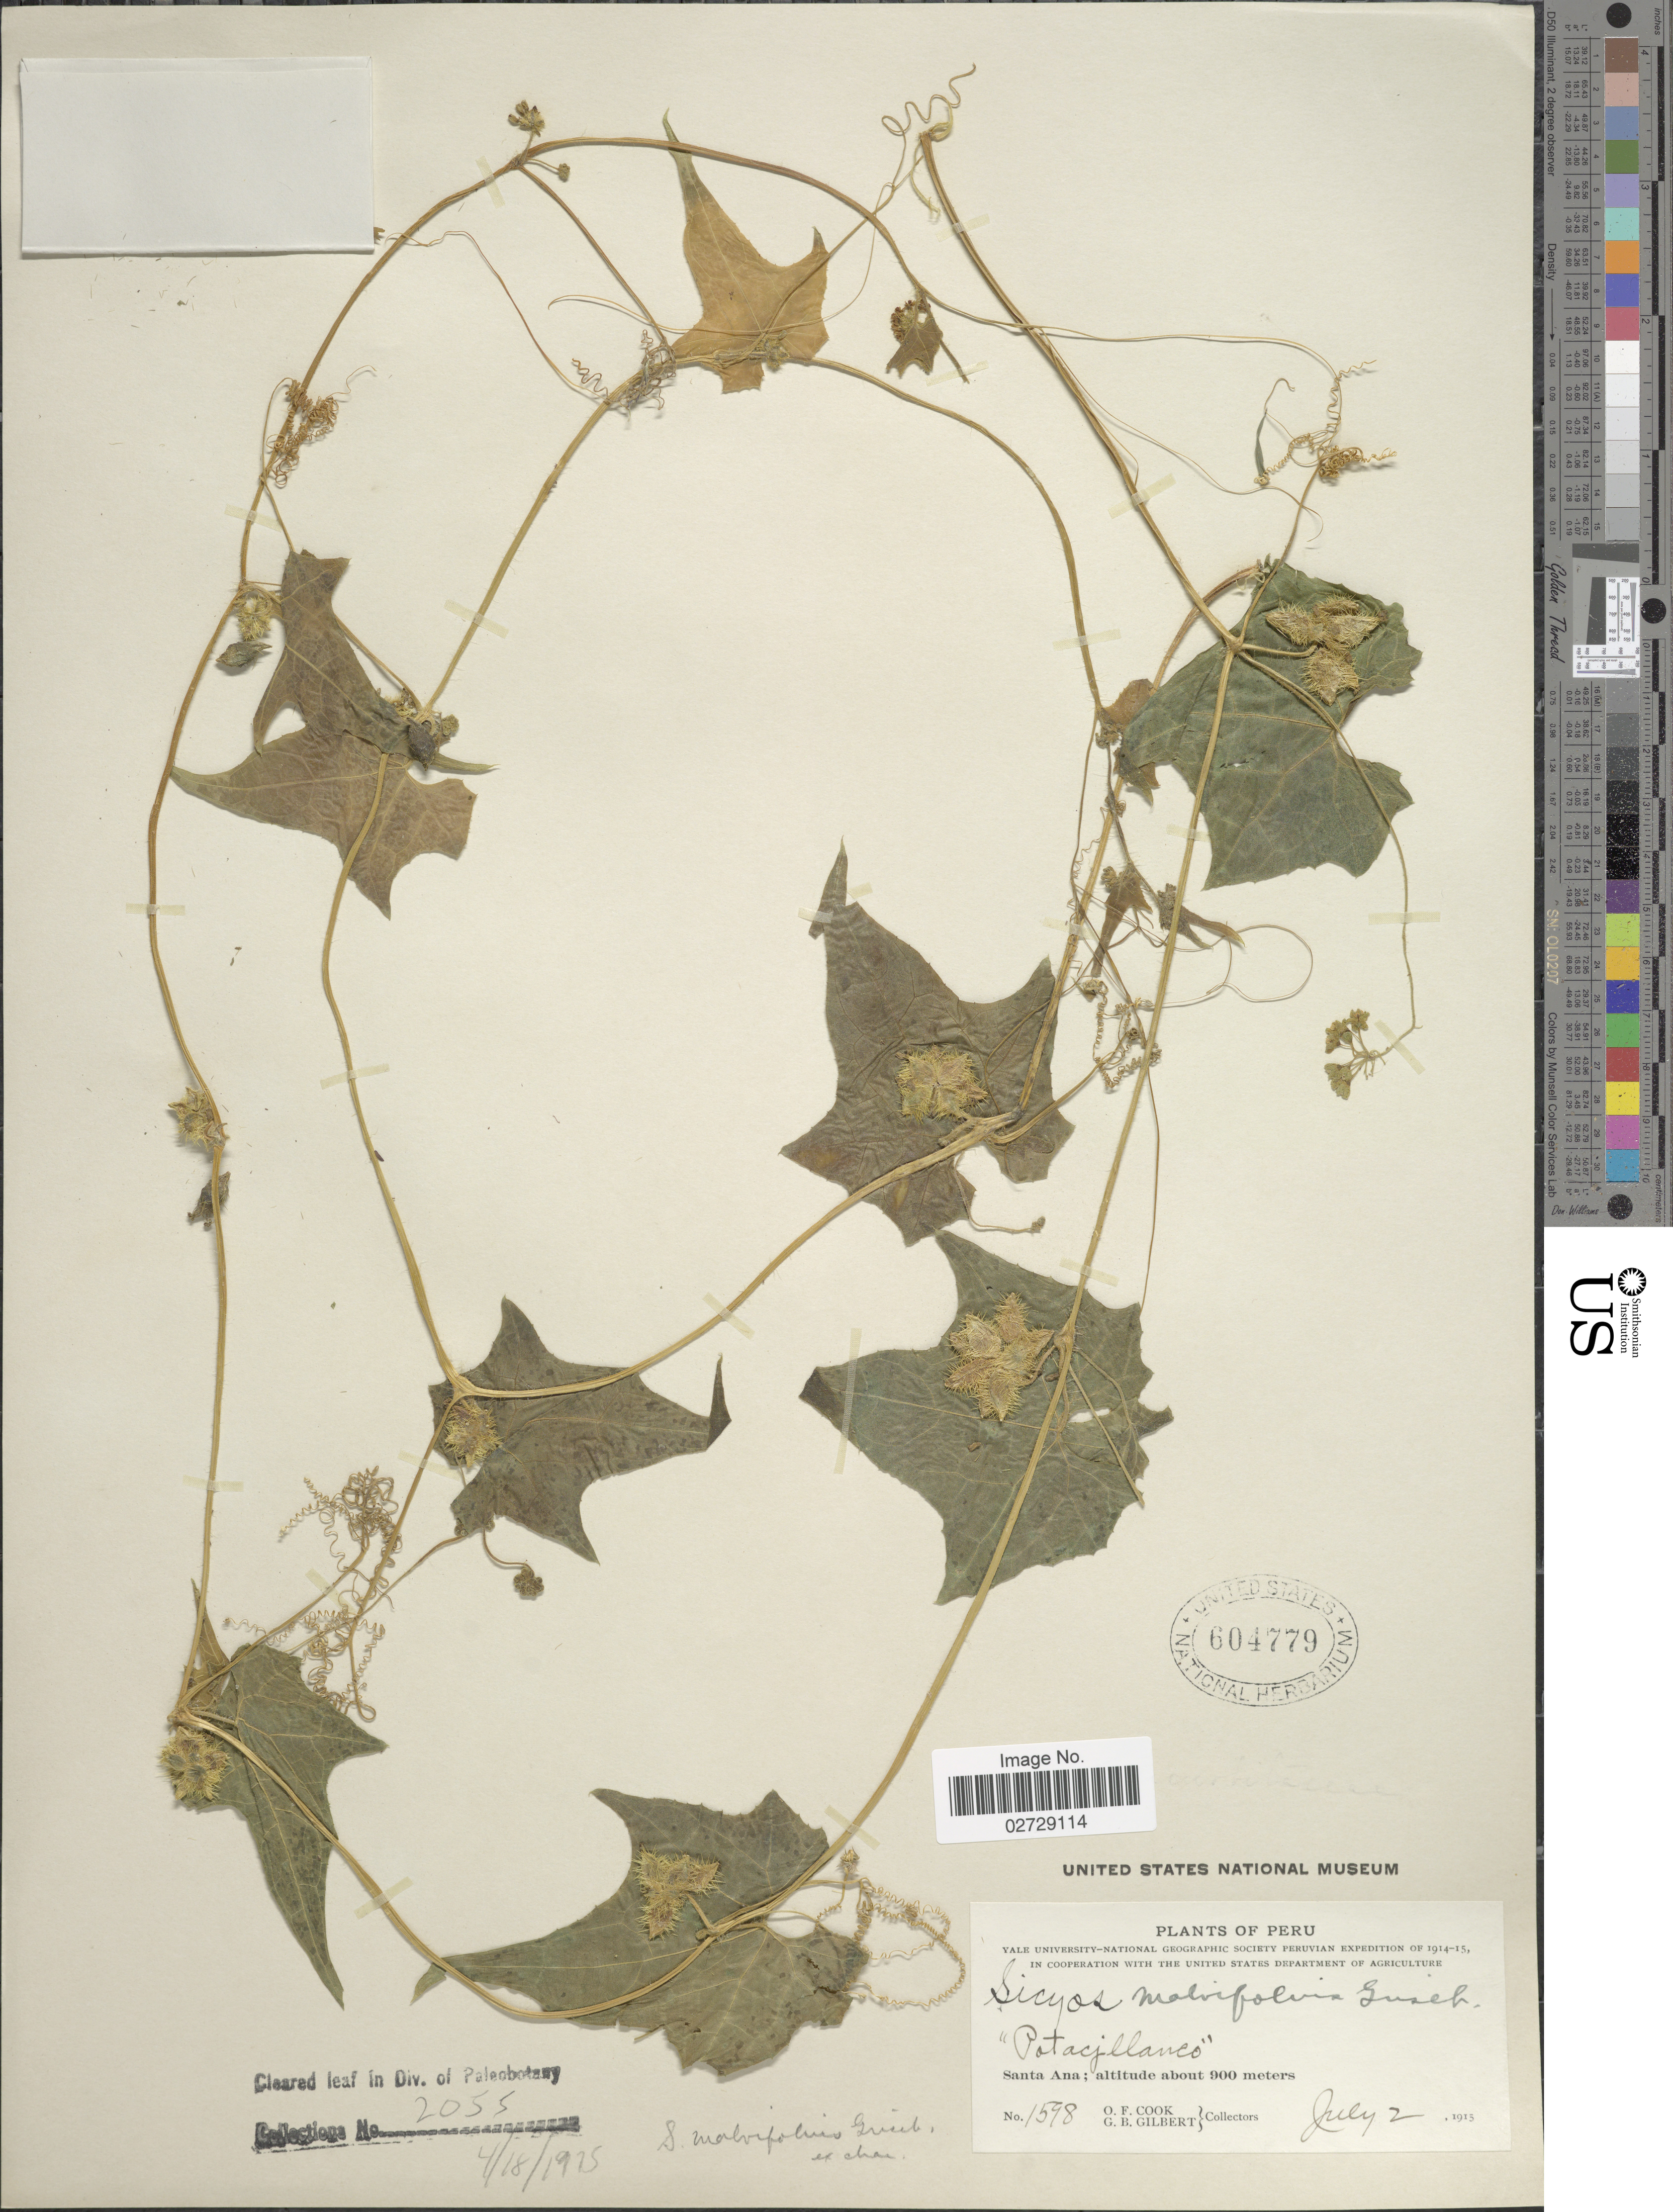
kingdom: Plantae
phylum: Tracheophyta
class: Magnoliopsida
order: Cucurbitales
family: Cucurbitaceae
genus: Sicyos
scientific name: Sicyos malvifolius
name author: Griseb.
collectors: O. F. Cook & G. B. Gilbert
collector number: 1598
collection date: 1915-07-02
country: Peru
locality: Santa Ana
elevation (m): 900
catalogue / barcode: US 604779